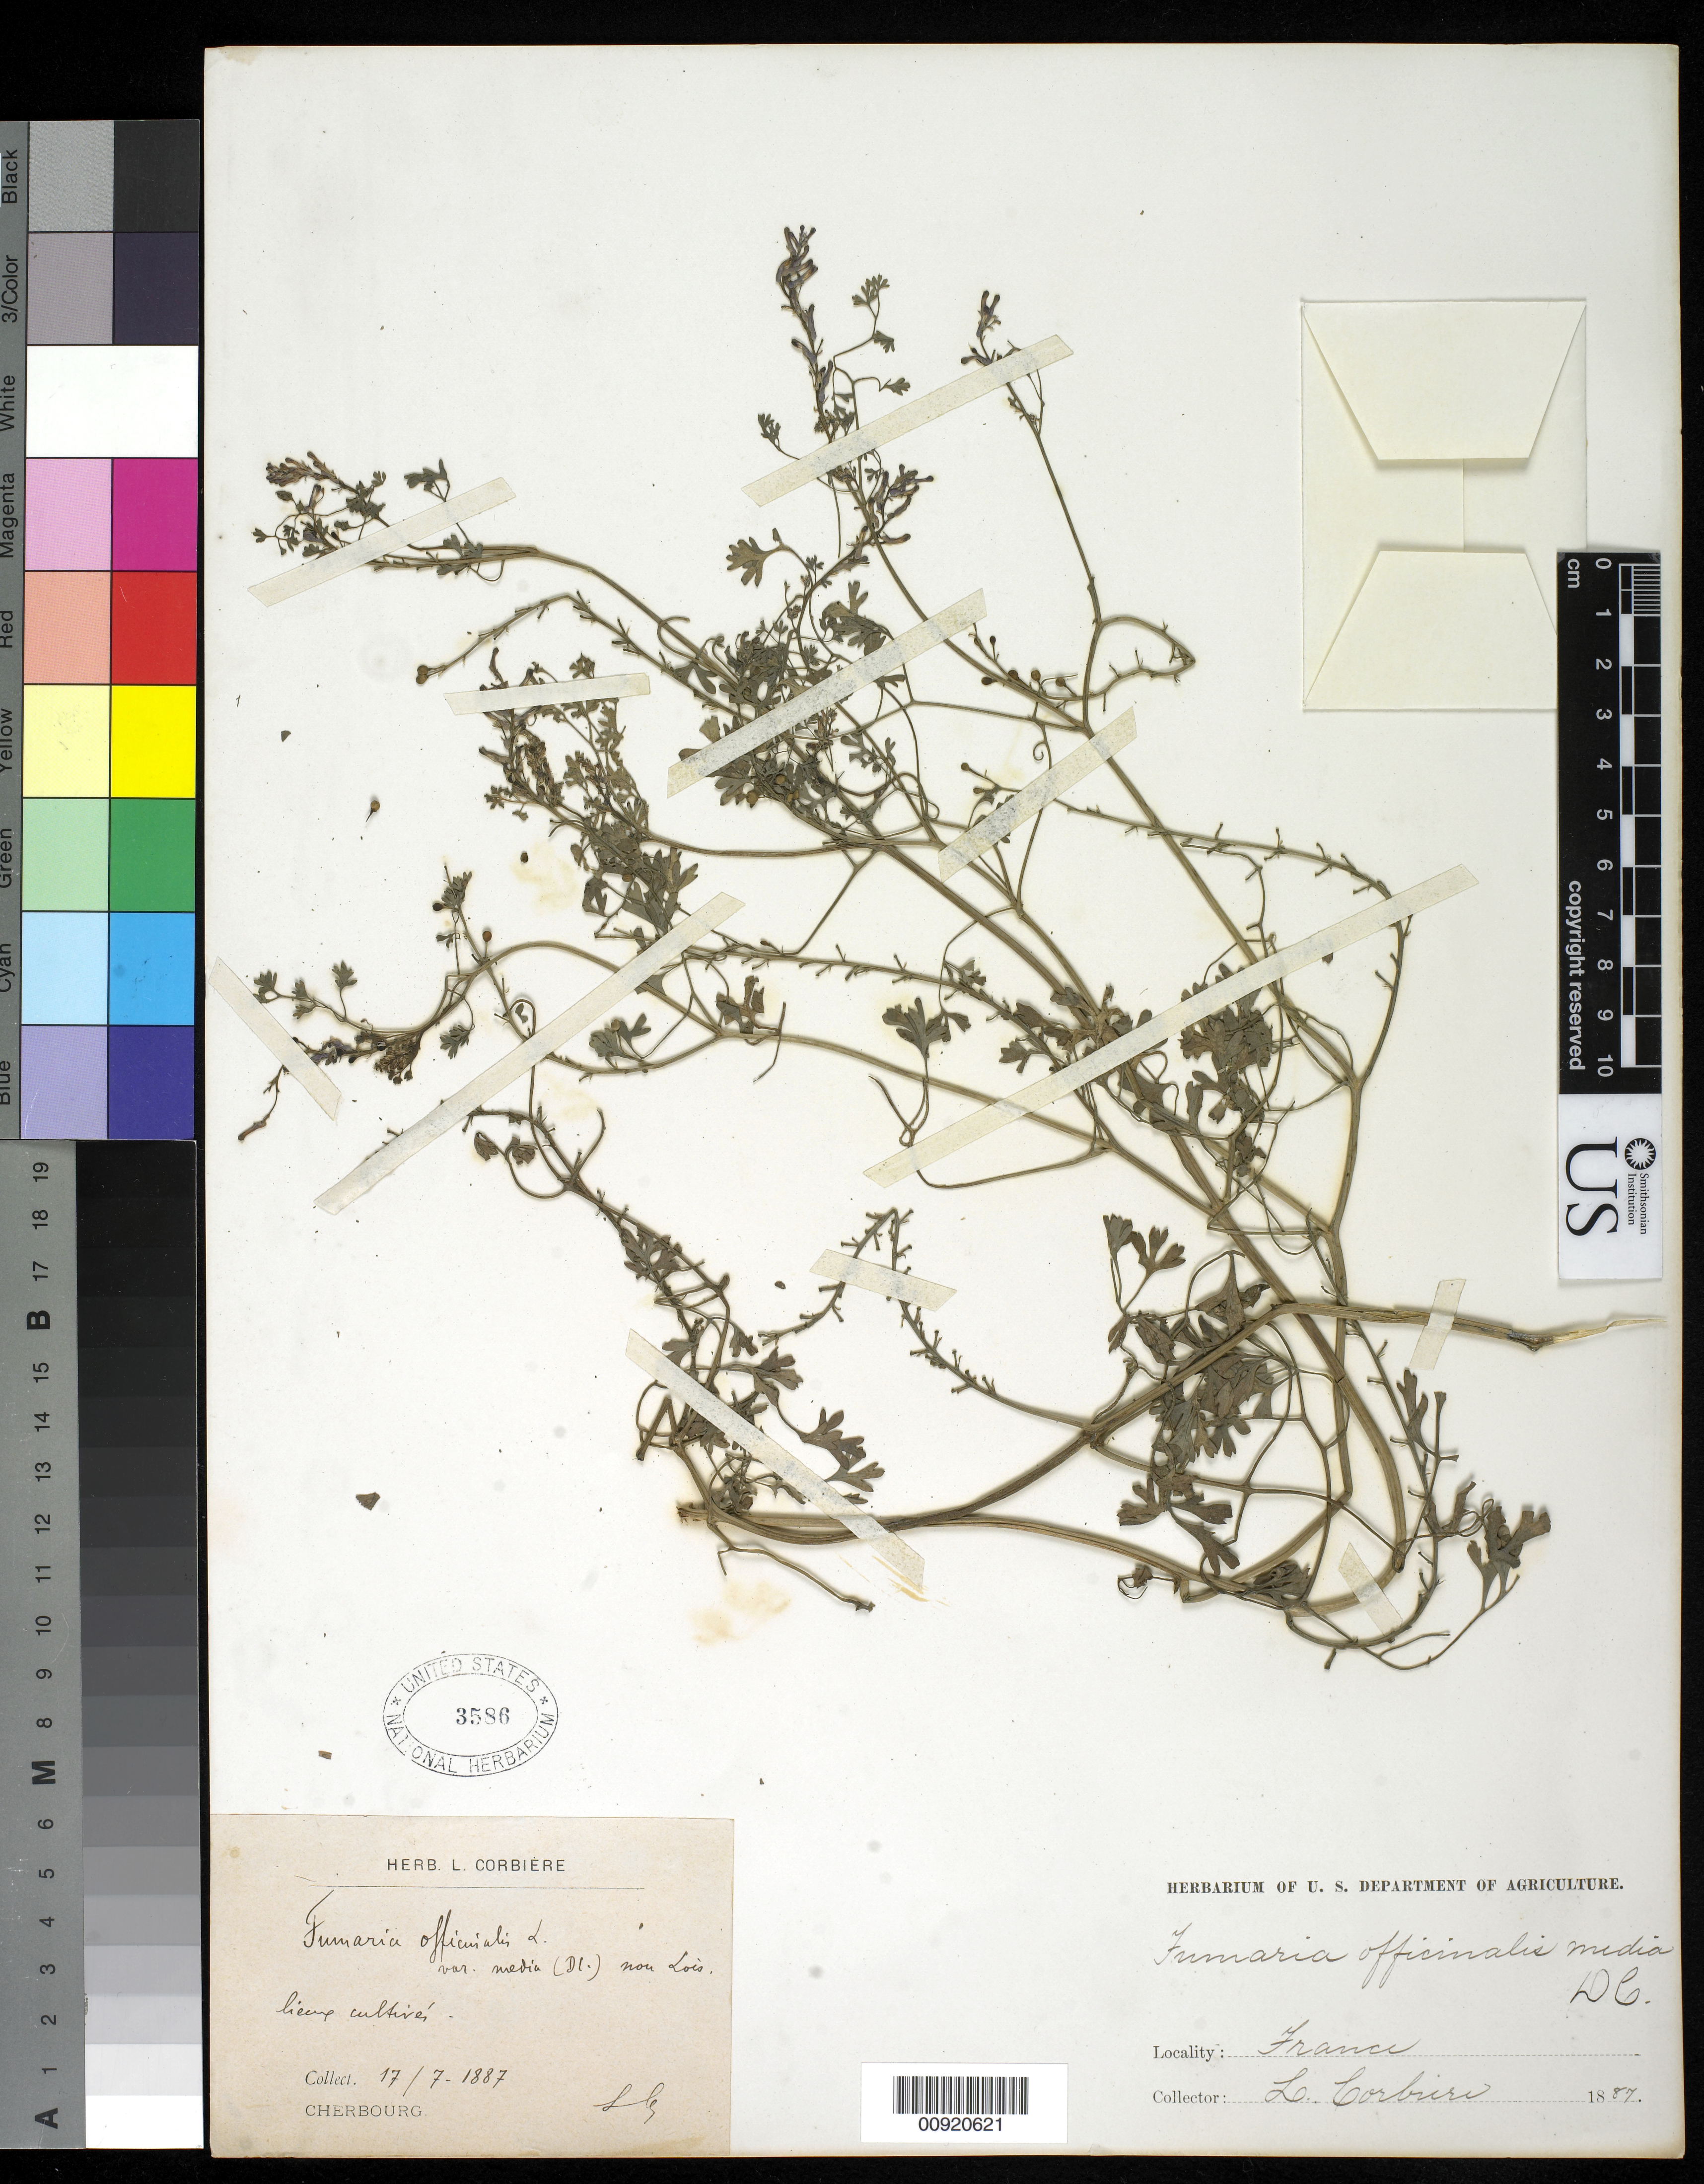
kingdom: Plantae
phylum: Tracheophyta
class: Magnoliopsida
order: Ranunculales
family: Papaveraceae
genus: Fumaria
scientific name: Fumaria officinalis var. media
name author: (Loisel.) Cout.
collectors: L. Corbière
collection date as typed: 17 Jul 1887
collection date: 1887-07-17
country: France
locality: Cherbourg.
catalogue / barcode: US 3586